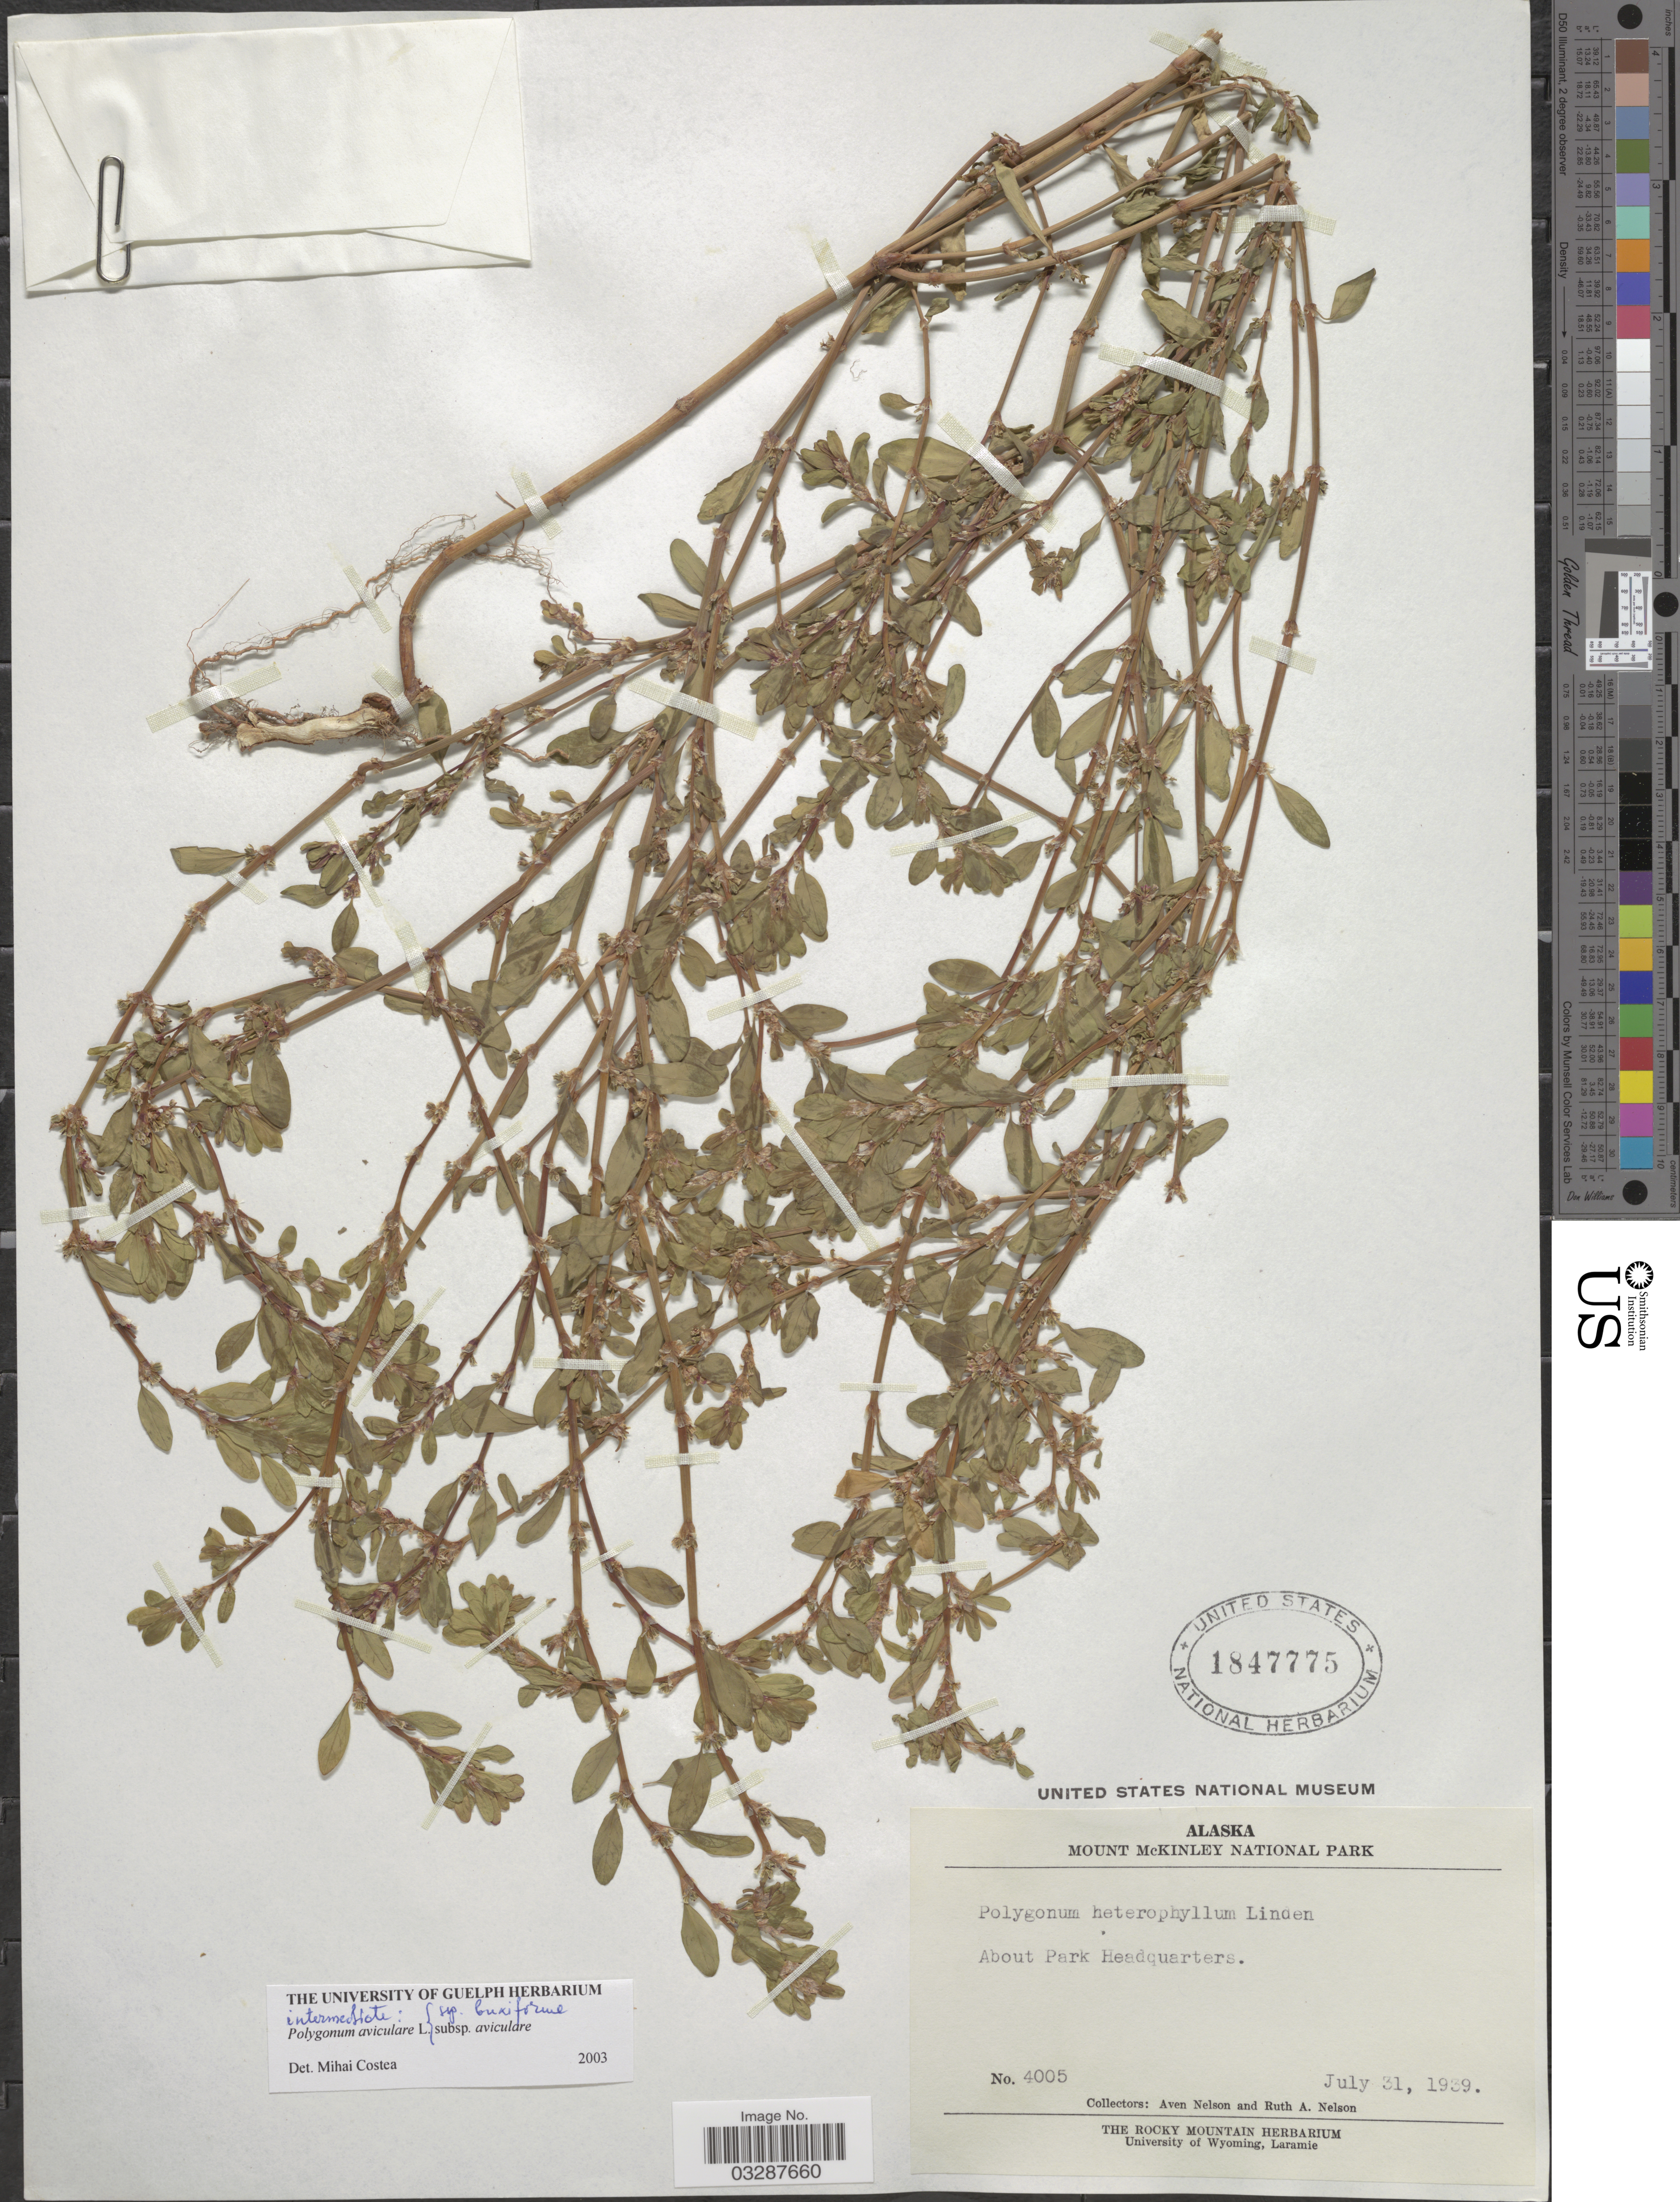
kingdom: Plantae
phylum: Tracheophyta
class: Magnoliopsida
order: Caryophyllales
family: Polygonaceae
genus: Polygonum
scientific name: Polygonum aviculare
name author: L.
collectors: A. Nelson & R. A. Nelson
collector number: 4005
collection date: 1939-07-31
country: United States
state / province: Alaska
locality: Mount McKinley National Park. About Park Headquarters.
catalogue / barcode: US 1847775